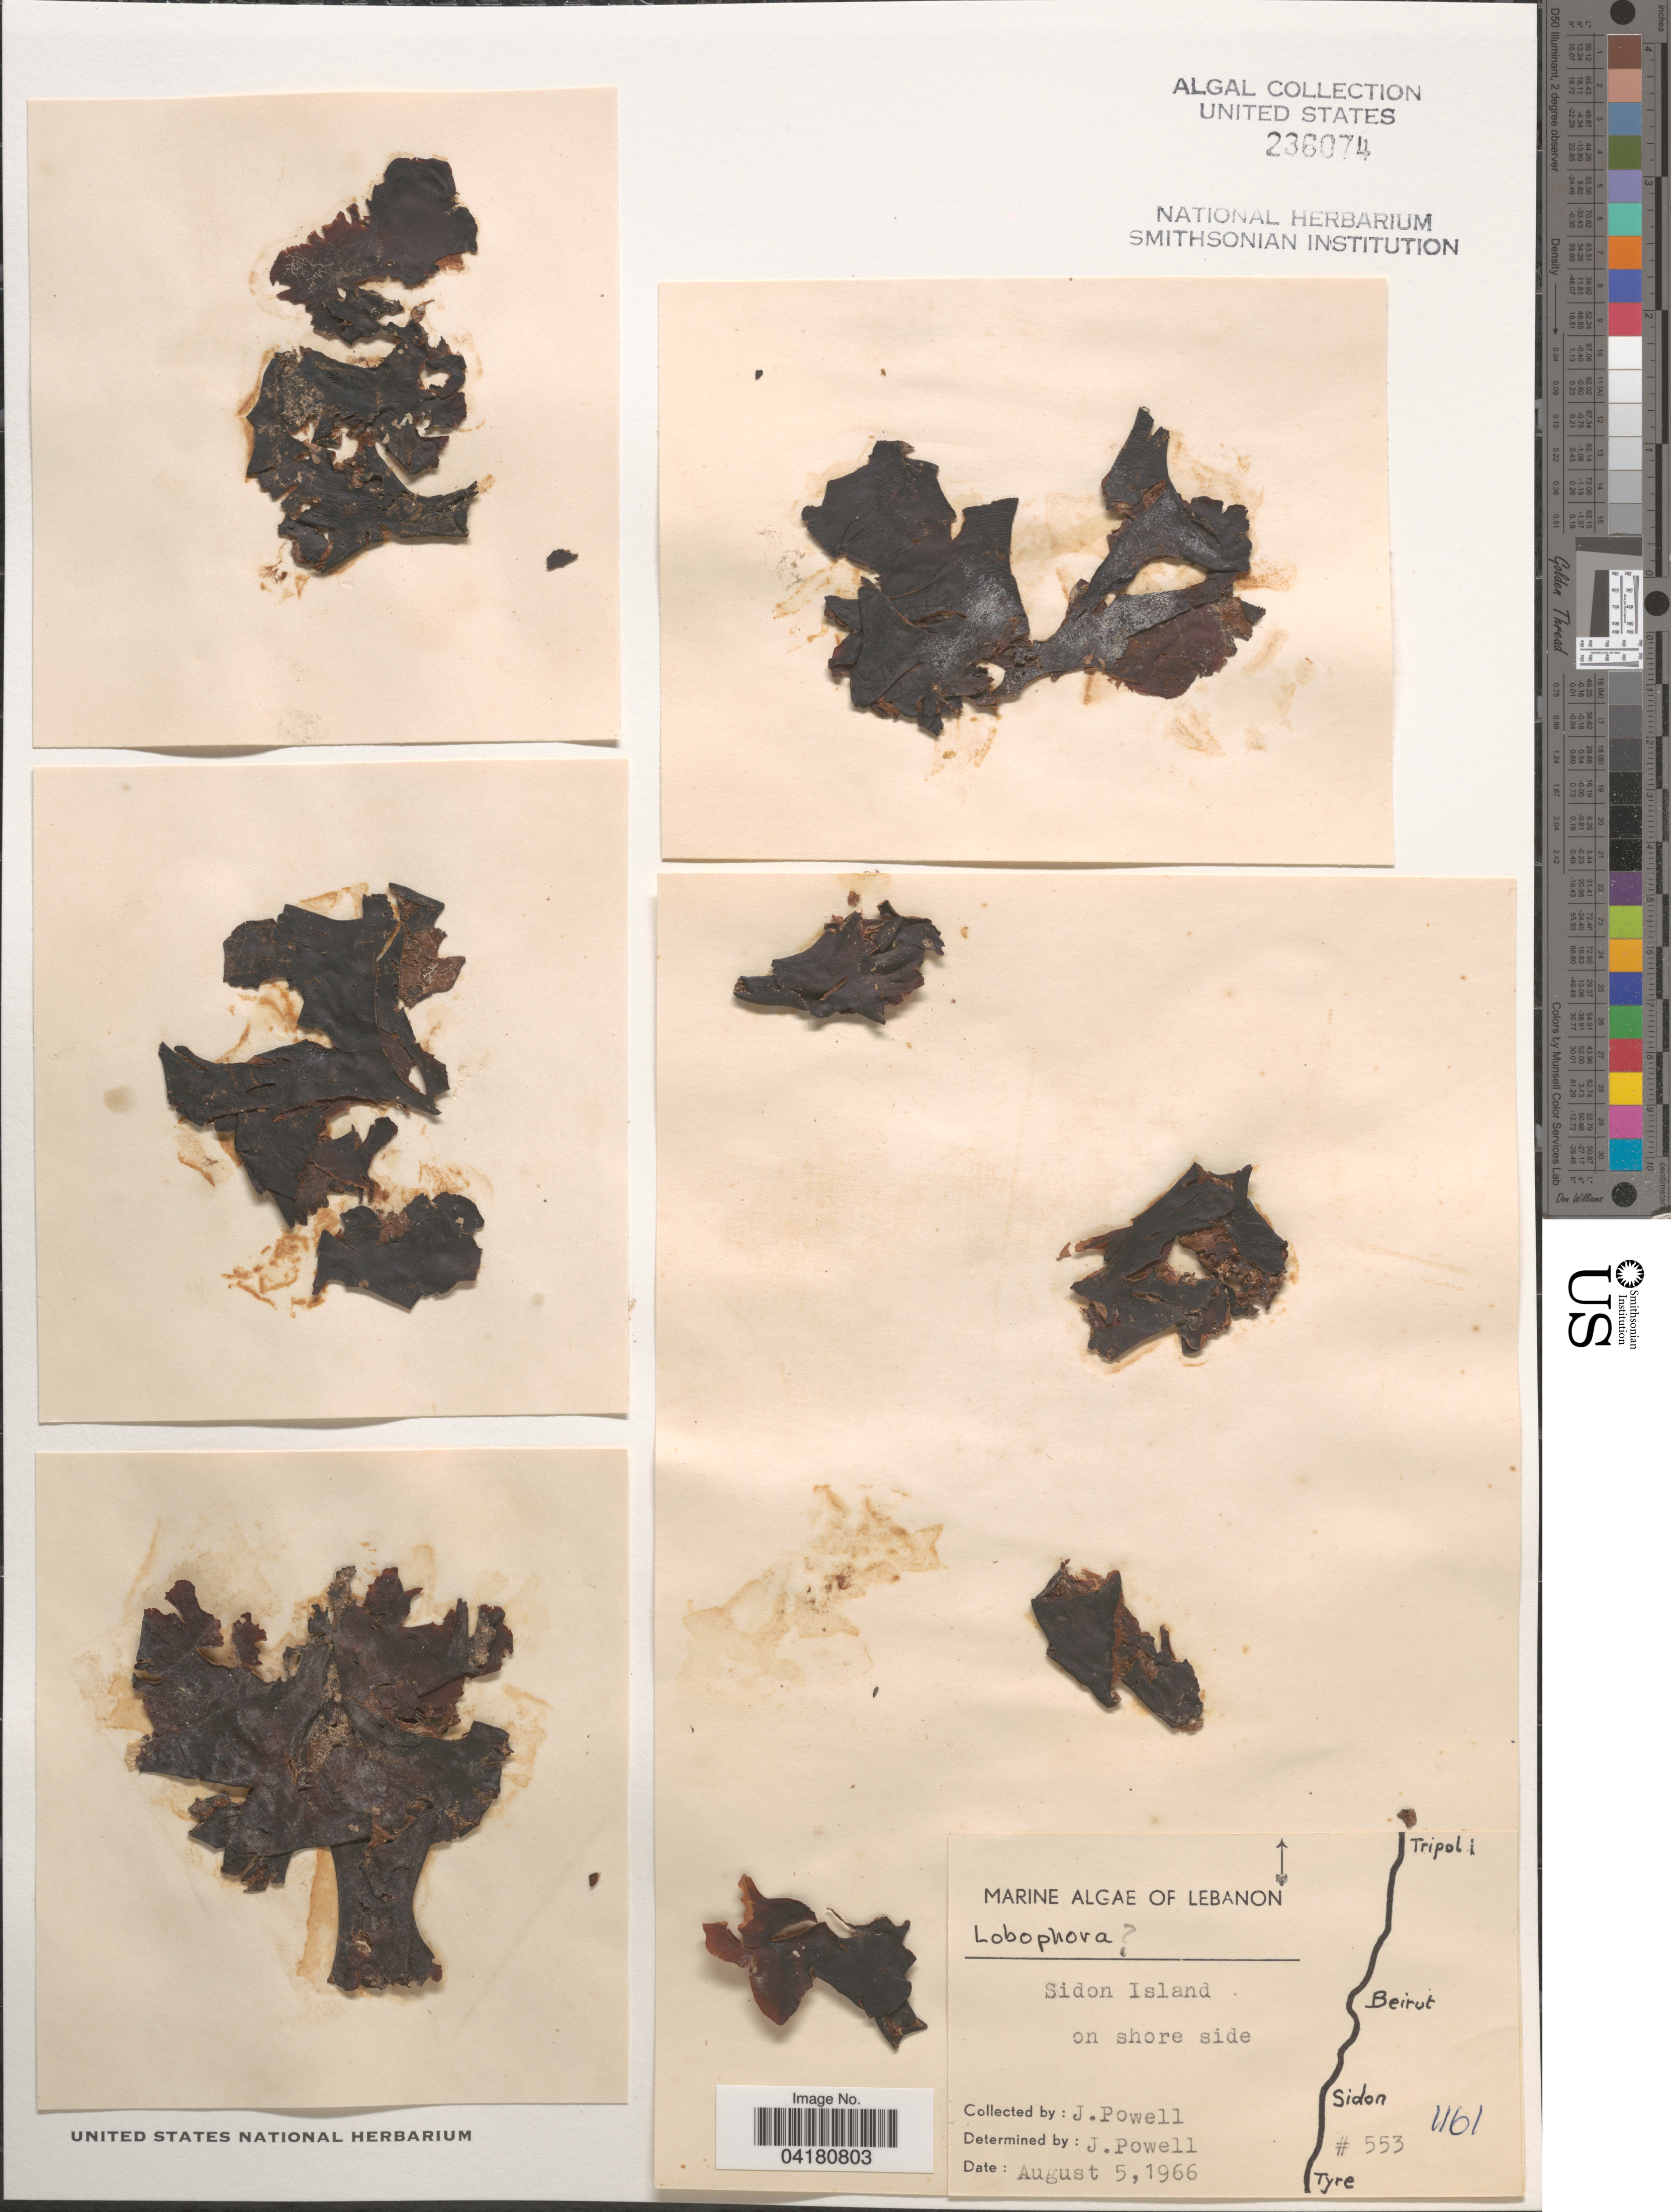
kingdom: Chromista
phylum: Ochrophyta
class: Phaeophyceae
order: Dictyotales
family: Dictyotaceae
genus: Lobophora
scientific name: Lobophora sp.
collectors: J. Powell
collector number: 553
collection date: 1966-08-05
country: Lebanon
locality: Sidon Island on shore side.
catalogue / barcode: US 236074